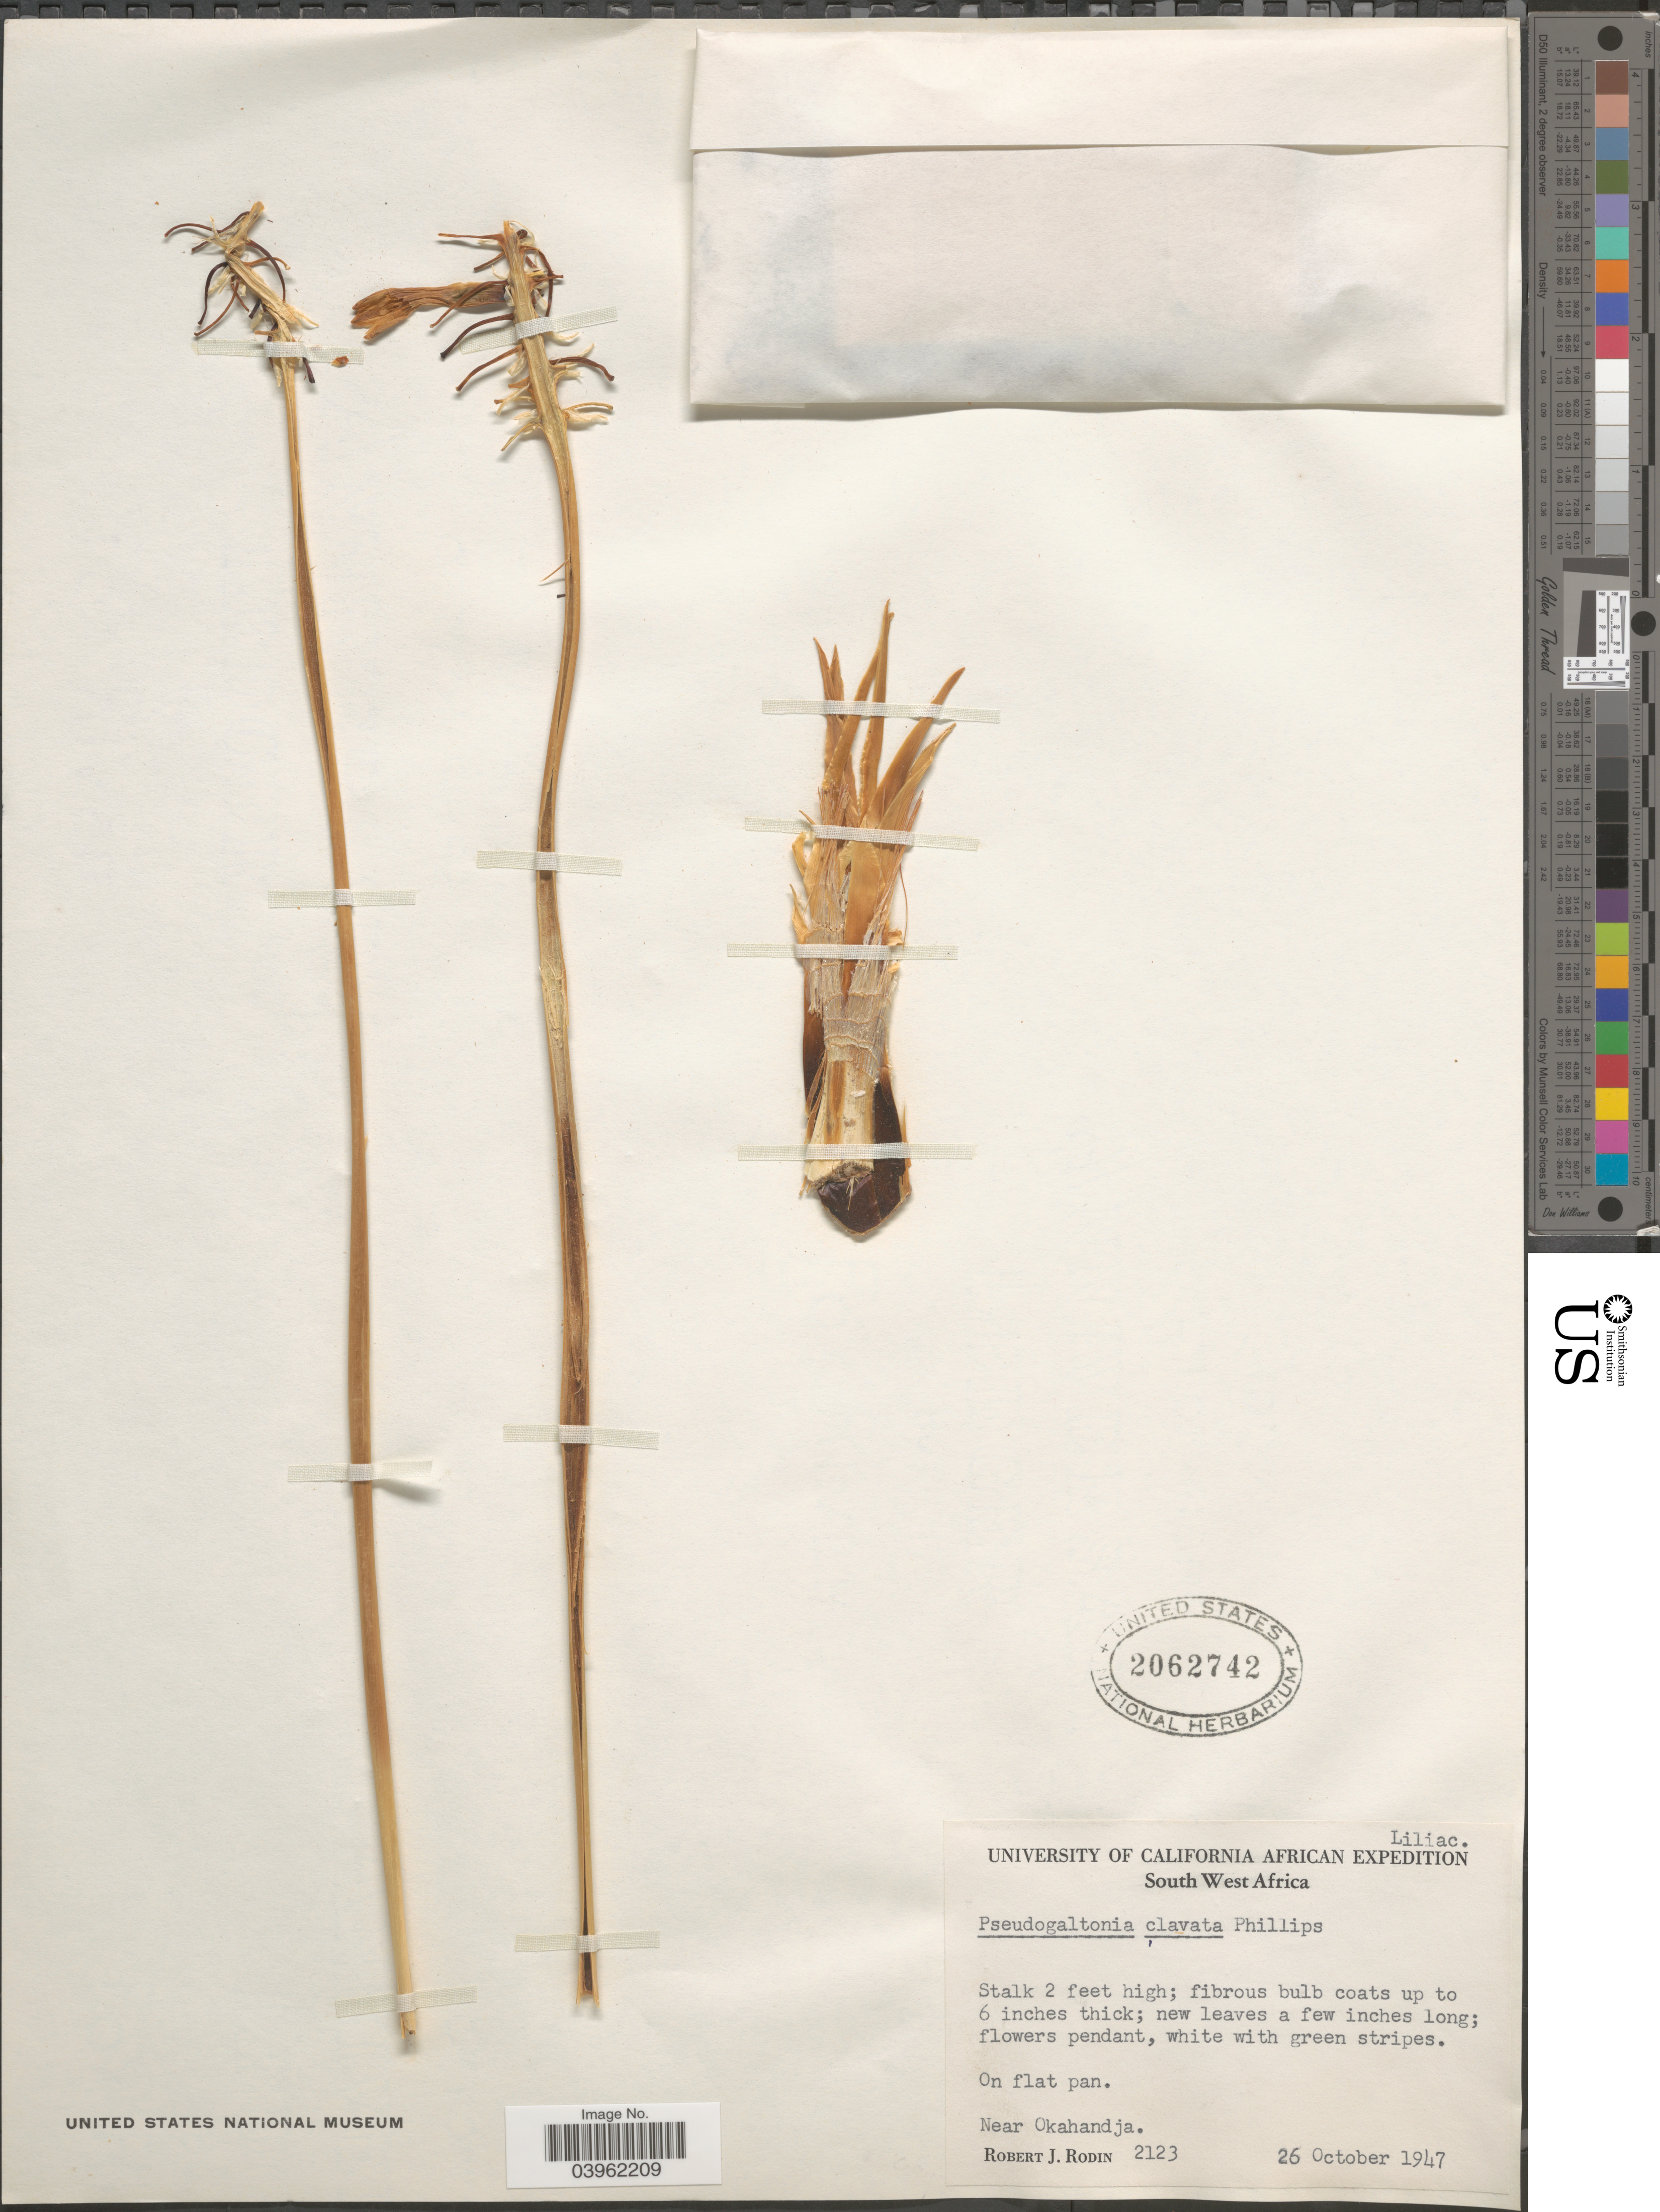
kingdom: Plantae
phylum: Tracheophyta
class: Liliopsida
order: Asparagales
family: Asparagaceae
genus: Pseudogaltonia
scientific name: Pseudogaltonia clavata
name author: (Baker ex Mast.) E. Phillips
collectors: R. J. Rodin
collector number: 2123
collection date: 1947-10-26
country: Namibia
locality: South West Africa. On flat pan. Near Okahandja.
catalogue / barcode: US 2062742